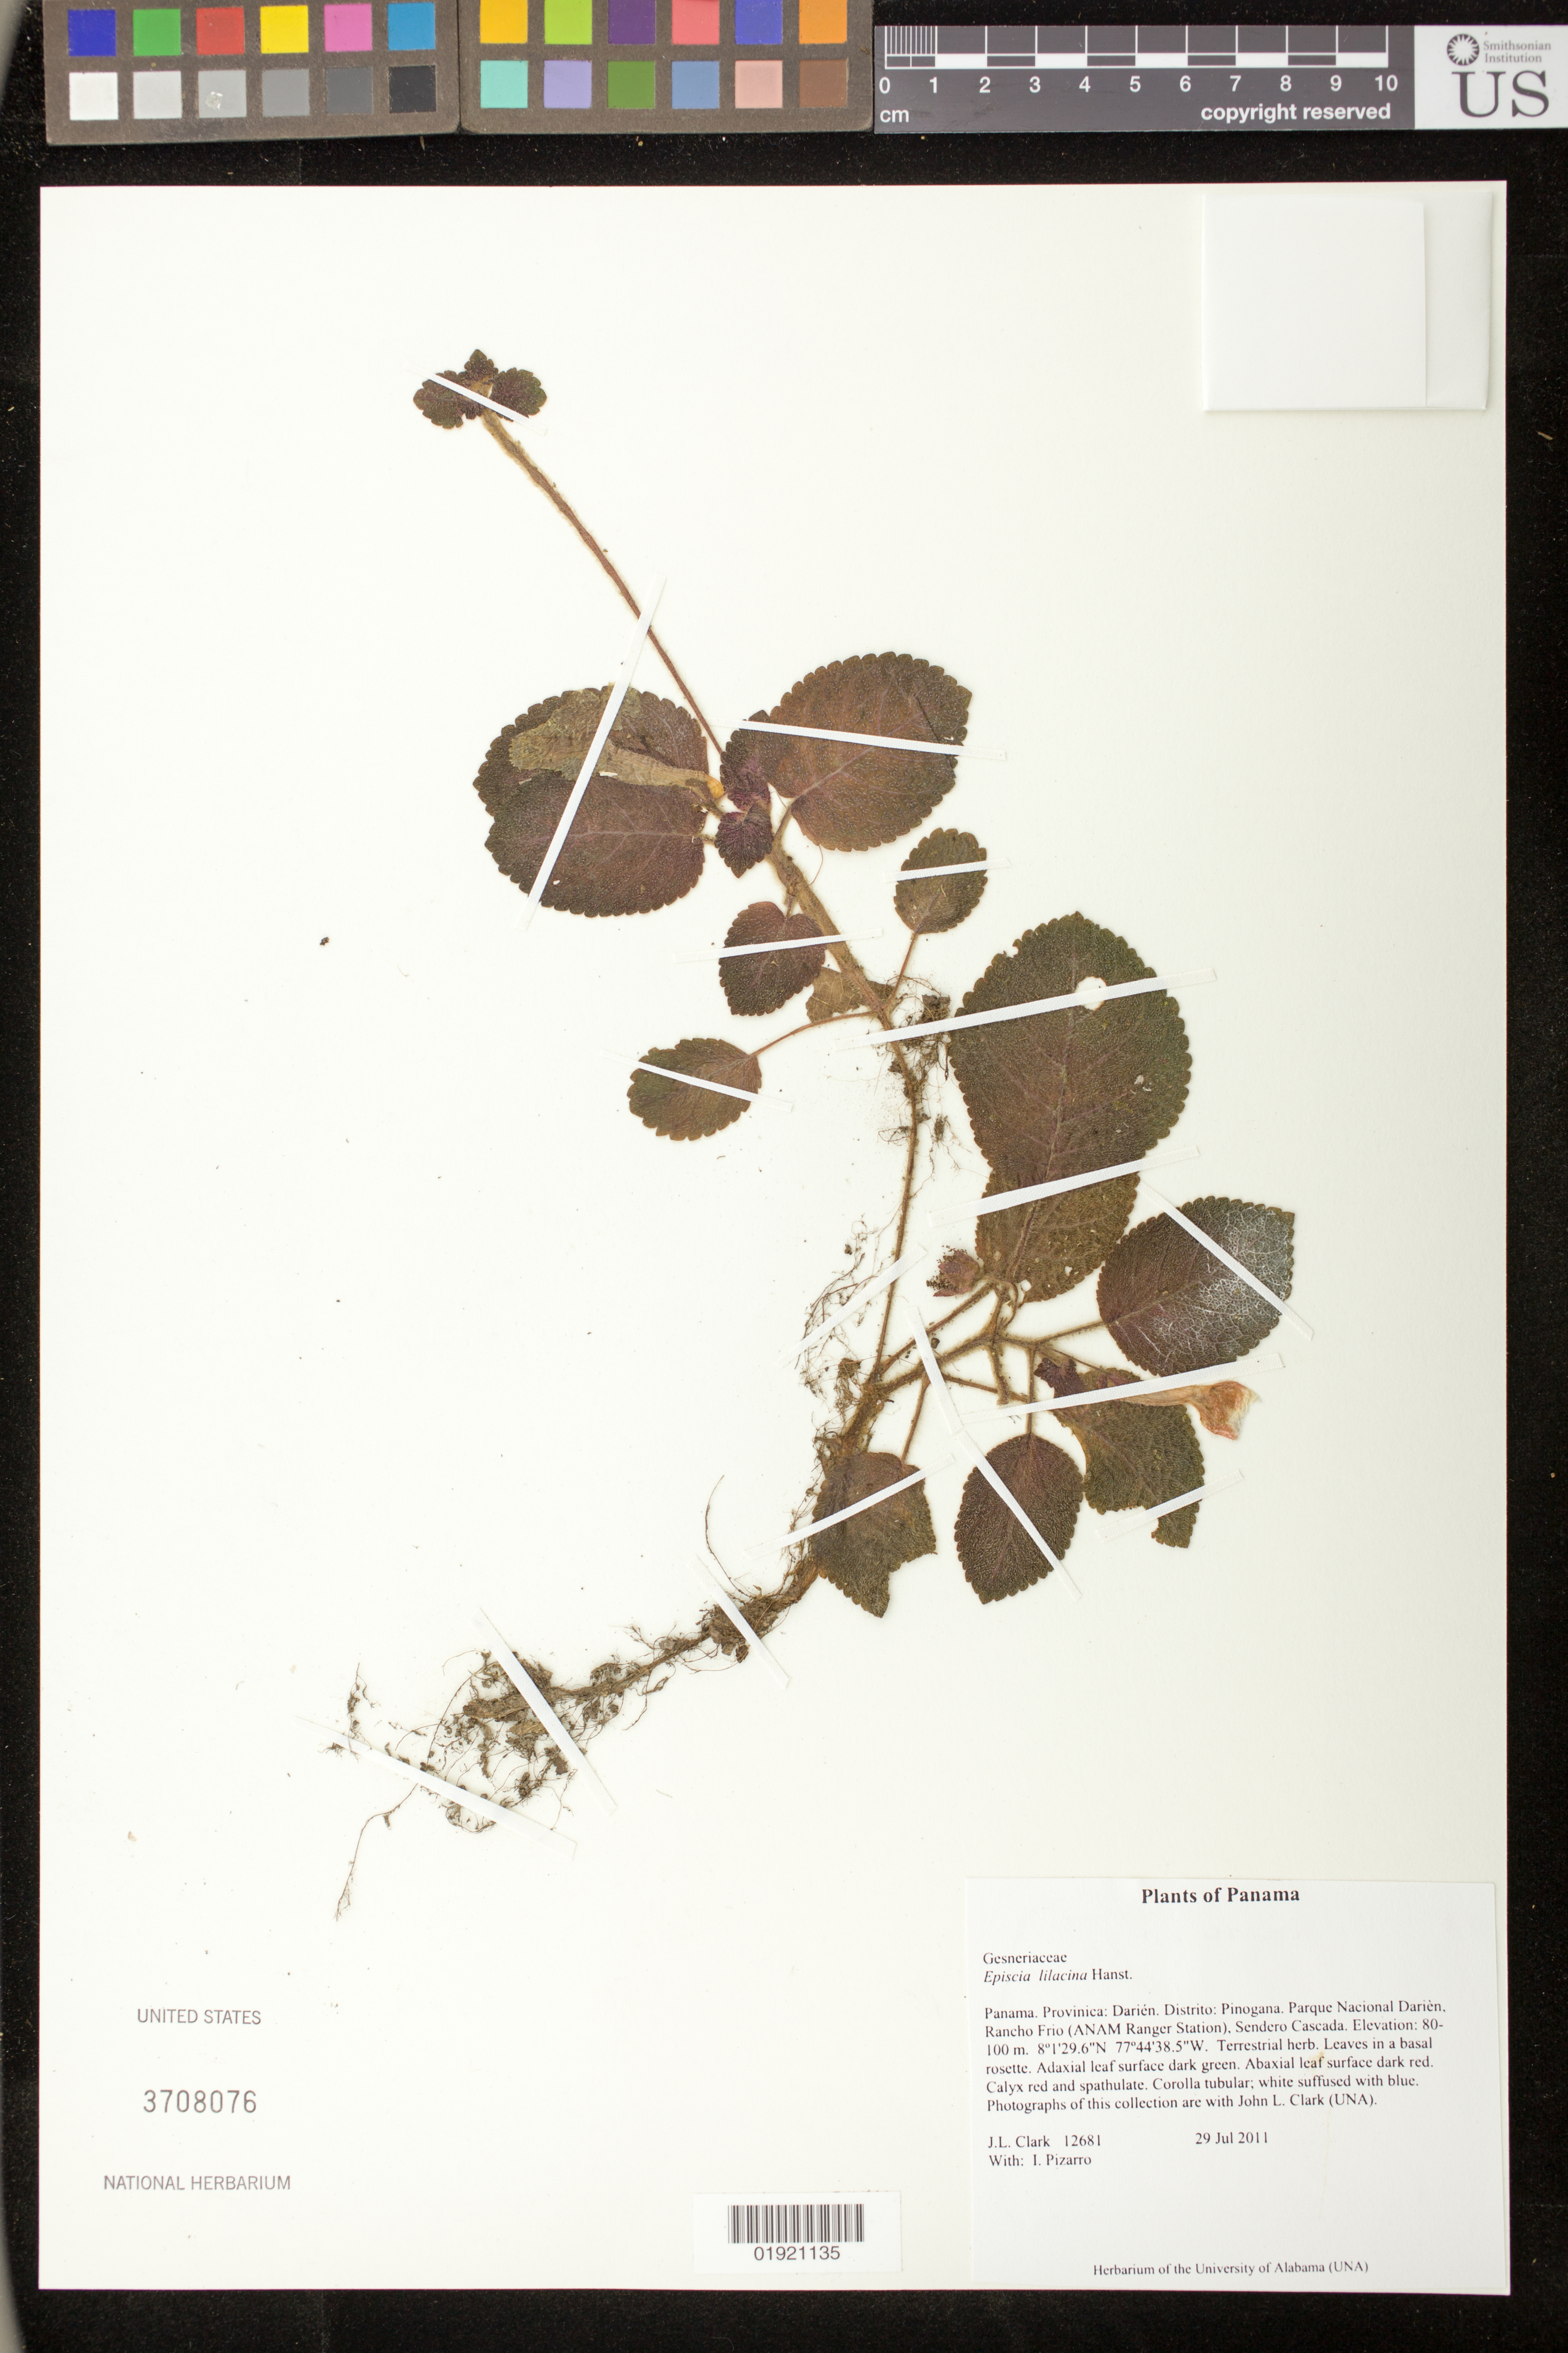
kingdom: Plantae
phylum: Tracheophyta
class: Magnoliopsida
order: Lamiales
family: Gesneriaceae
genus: Episcia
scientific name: Episcia lilacina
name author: Hanst.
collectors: J. L. Clark & I. Pizarro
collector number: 12681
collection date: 2011-07-29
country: Panama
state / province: Darién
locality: Distrito:Pinogana. Parque Nacional Darien, Rancho Frio (ANAM Ranger Station), Sendero Cascada.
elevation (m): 80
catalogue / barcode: US 3708076